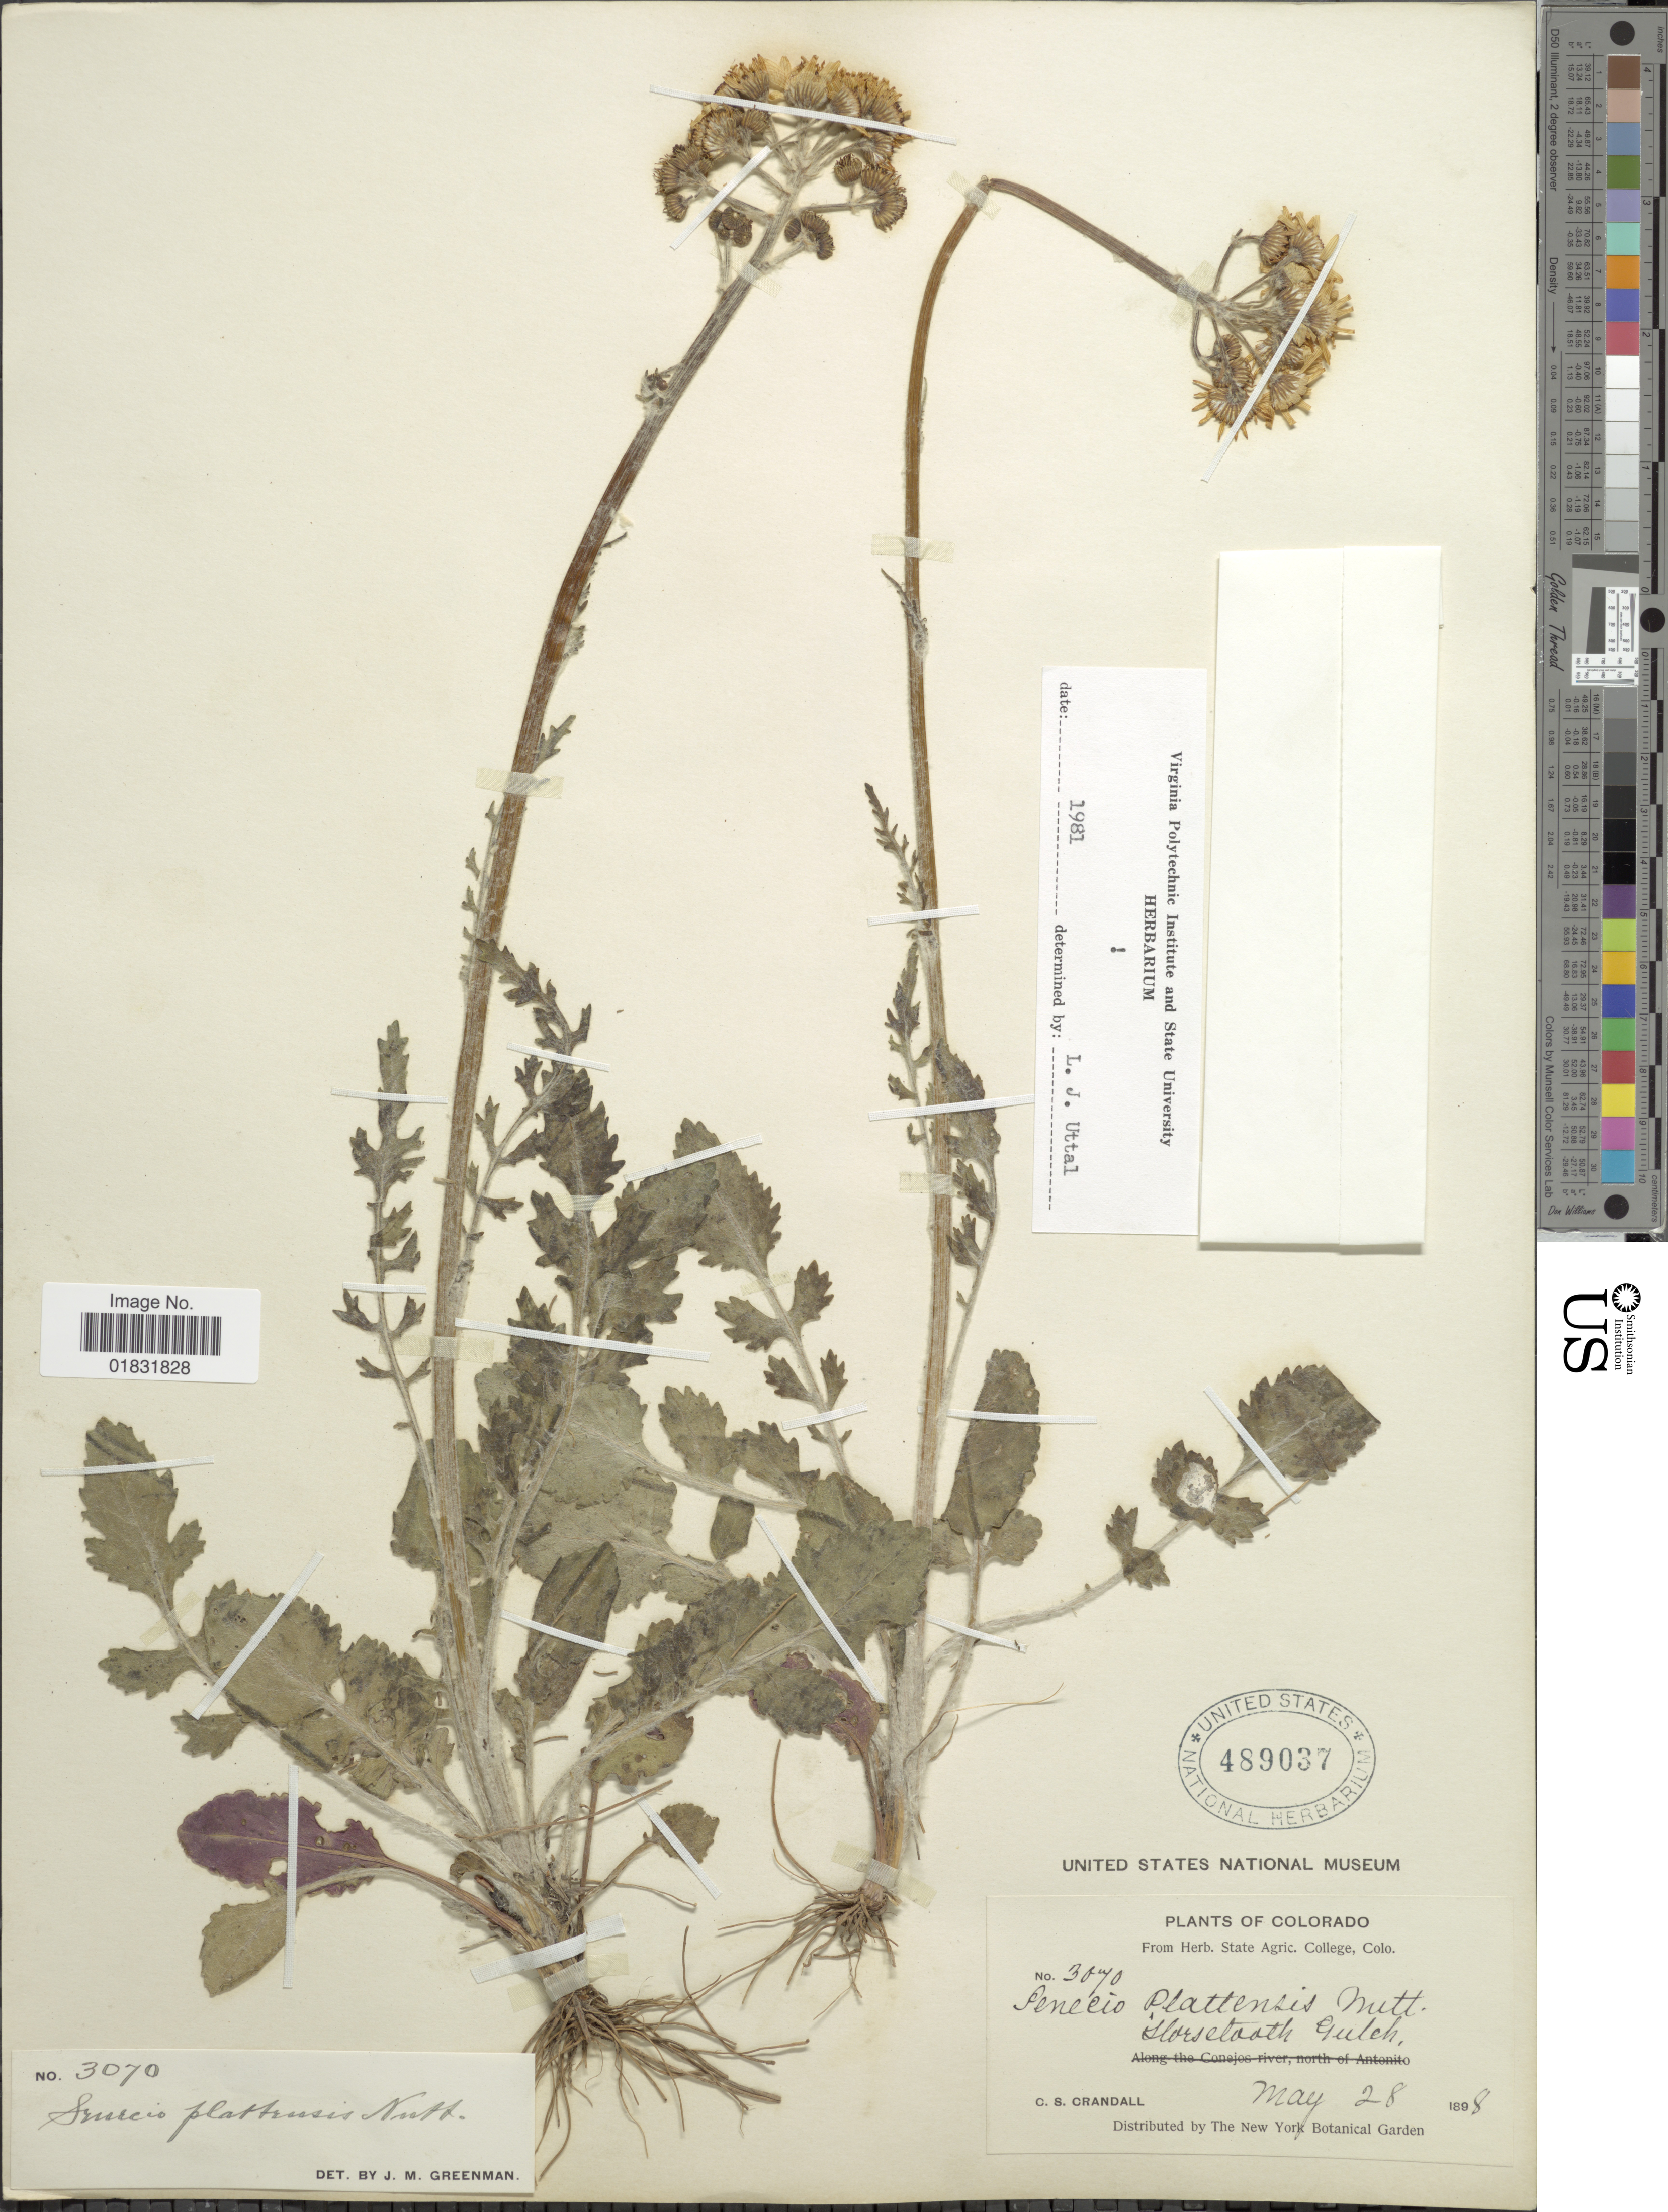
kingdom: Plantae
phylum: Tracheophyta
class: Magnoliopsida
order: Asterales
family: Asteraceae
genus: Packera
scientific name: Packera plattensis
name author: W.A. Weber & Á. Löve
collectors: C. Crandall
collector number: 3070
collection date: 1898-05-28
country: United States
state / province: Colorado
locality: Horselooth Gulch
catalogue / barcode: US 489037